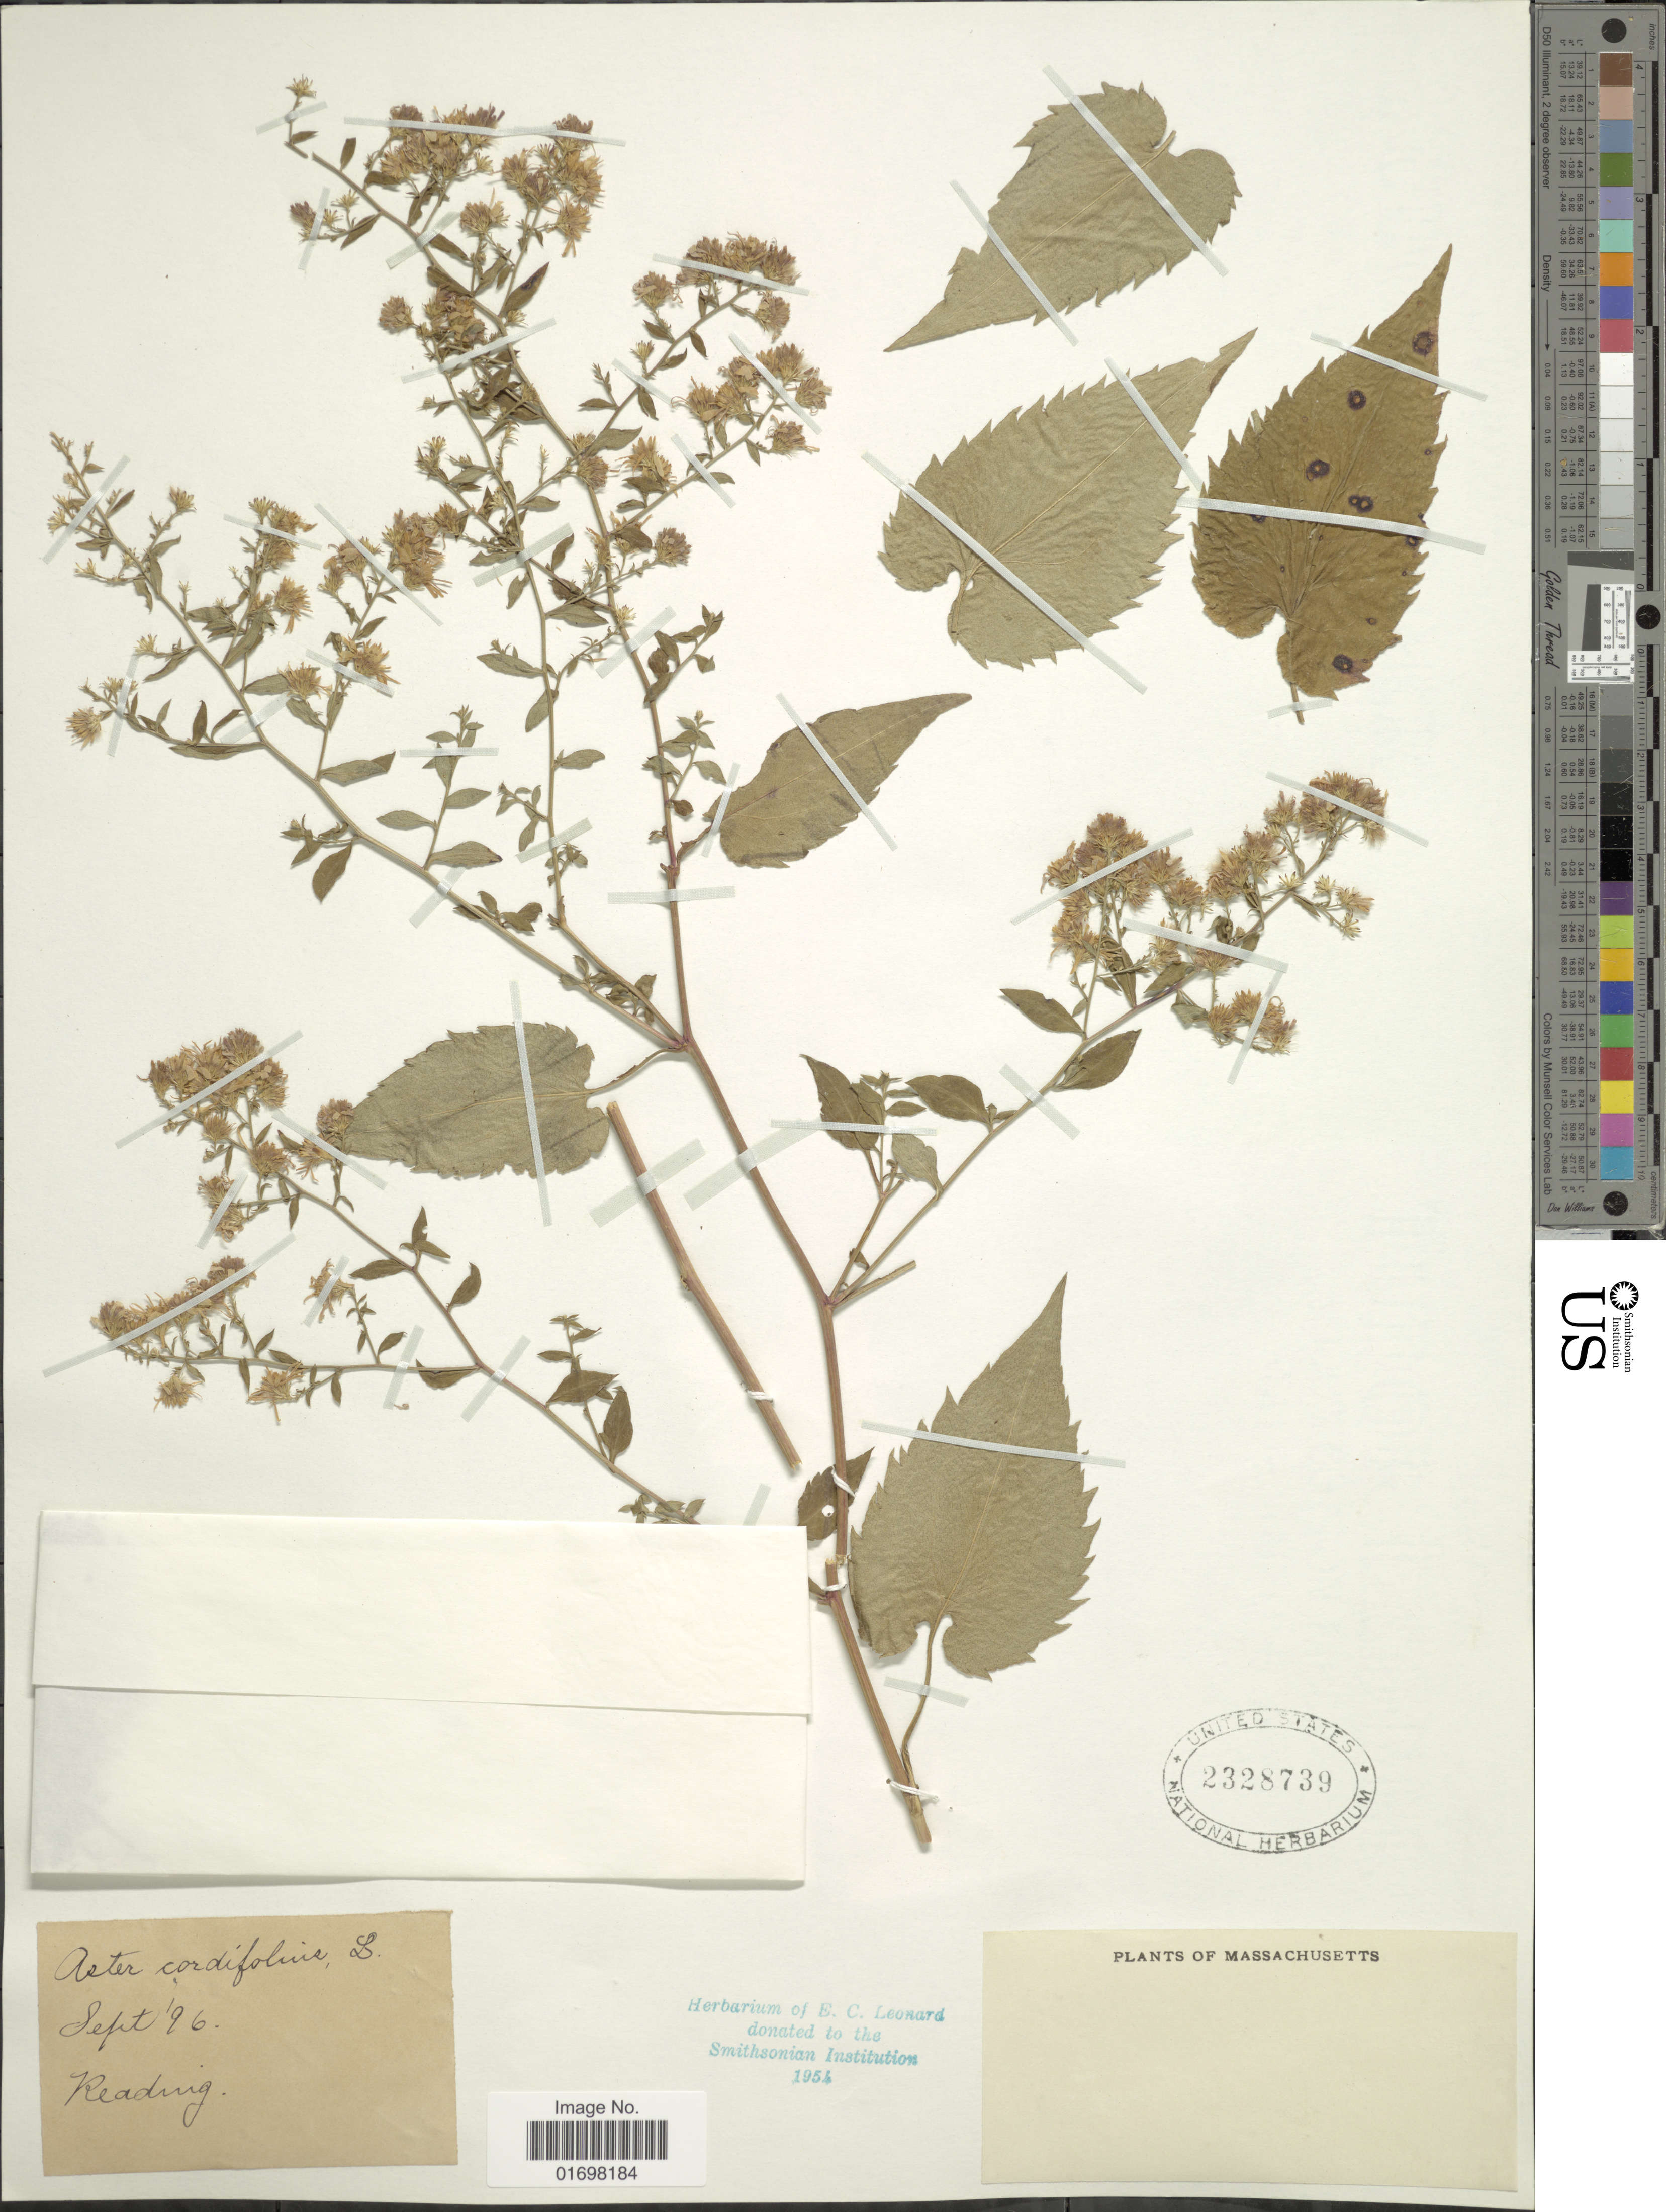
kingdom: Plantae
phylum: Tracheophyta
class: Magnoliopsida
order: Asterales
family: Asteraceae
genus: Symphyotrichum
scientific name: Symphyotrichum cordifolium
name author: (L.) G.L. Nesom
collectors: ex herb. E.C. Leonard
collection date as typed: Transcribed d/m/y: /9/96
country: United States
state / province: Massachusetts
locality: Reading.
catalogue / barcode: US 2328739